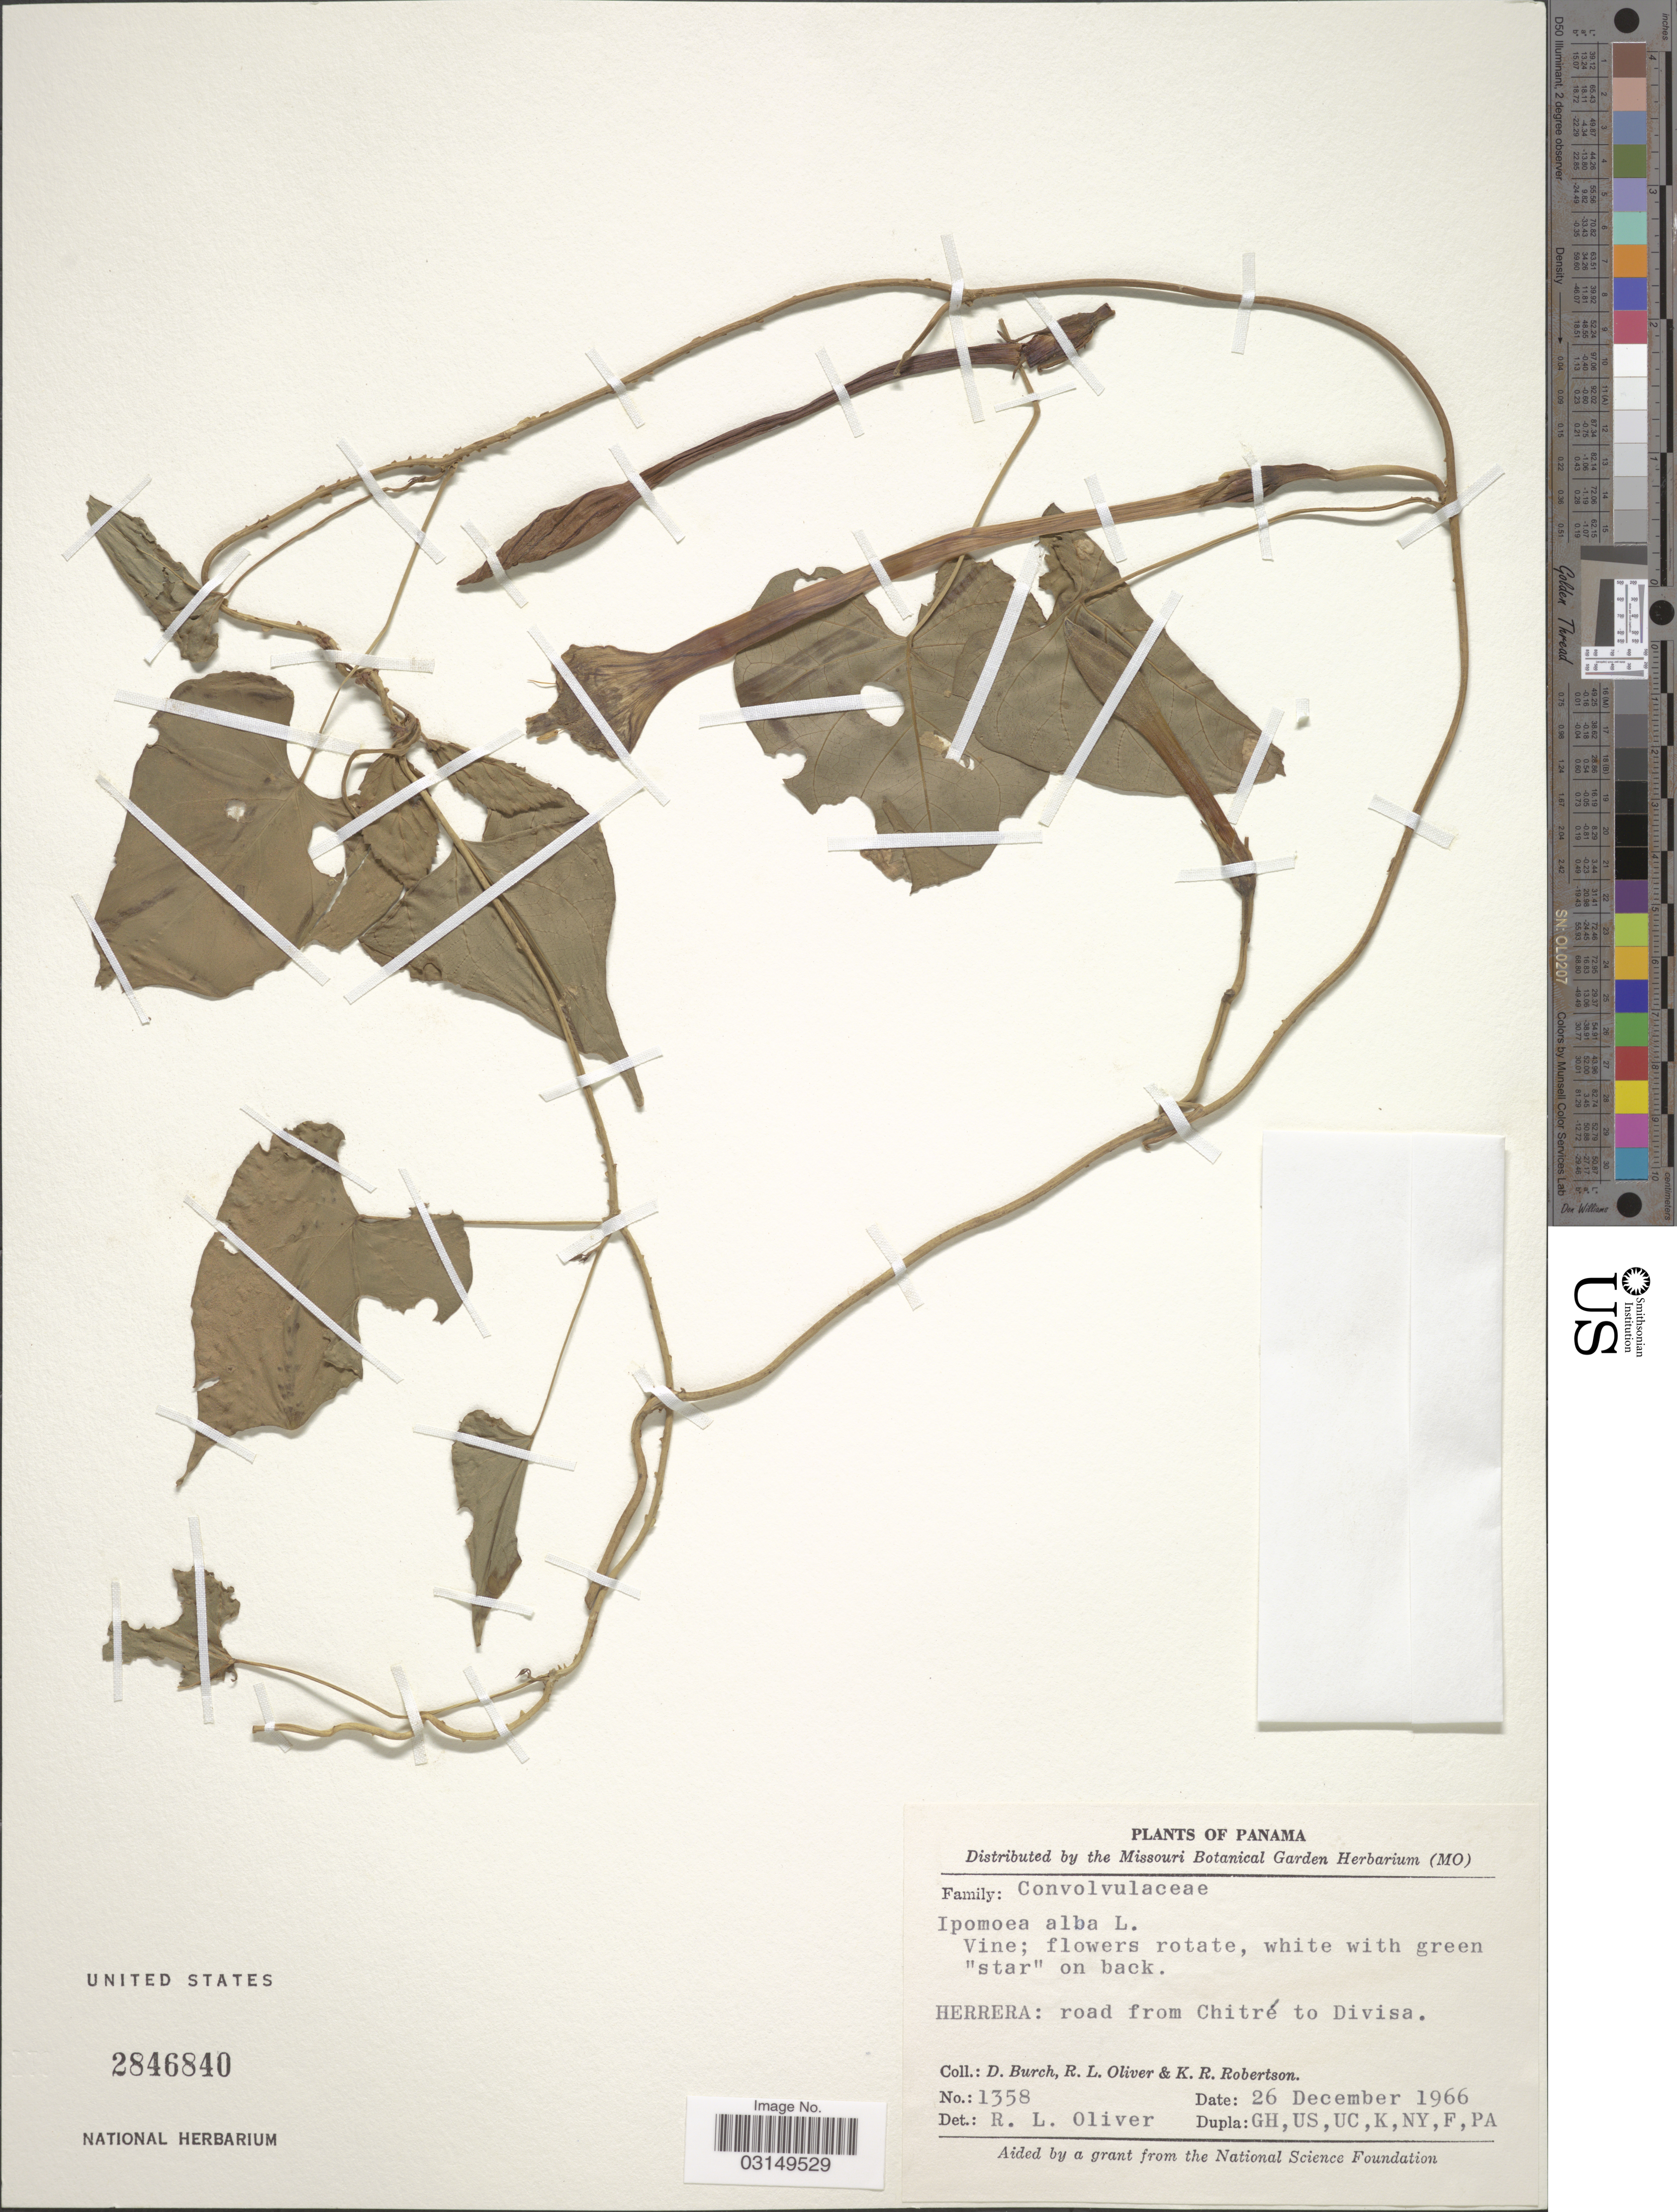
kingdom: Plantae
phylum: Tracheophyta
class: Magnoliopsida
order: Solanales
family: Convolvulaceae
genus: Ipomoea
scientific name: Ipomoea alba L.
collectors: D. Burch, R. Oliver & K. Robertson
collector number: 1358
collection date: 1966-12-26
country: Panama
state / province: Herrera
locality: Road from Chitré to Divisa.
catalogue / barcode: US 2846840